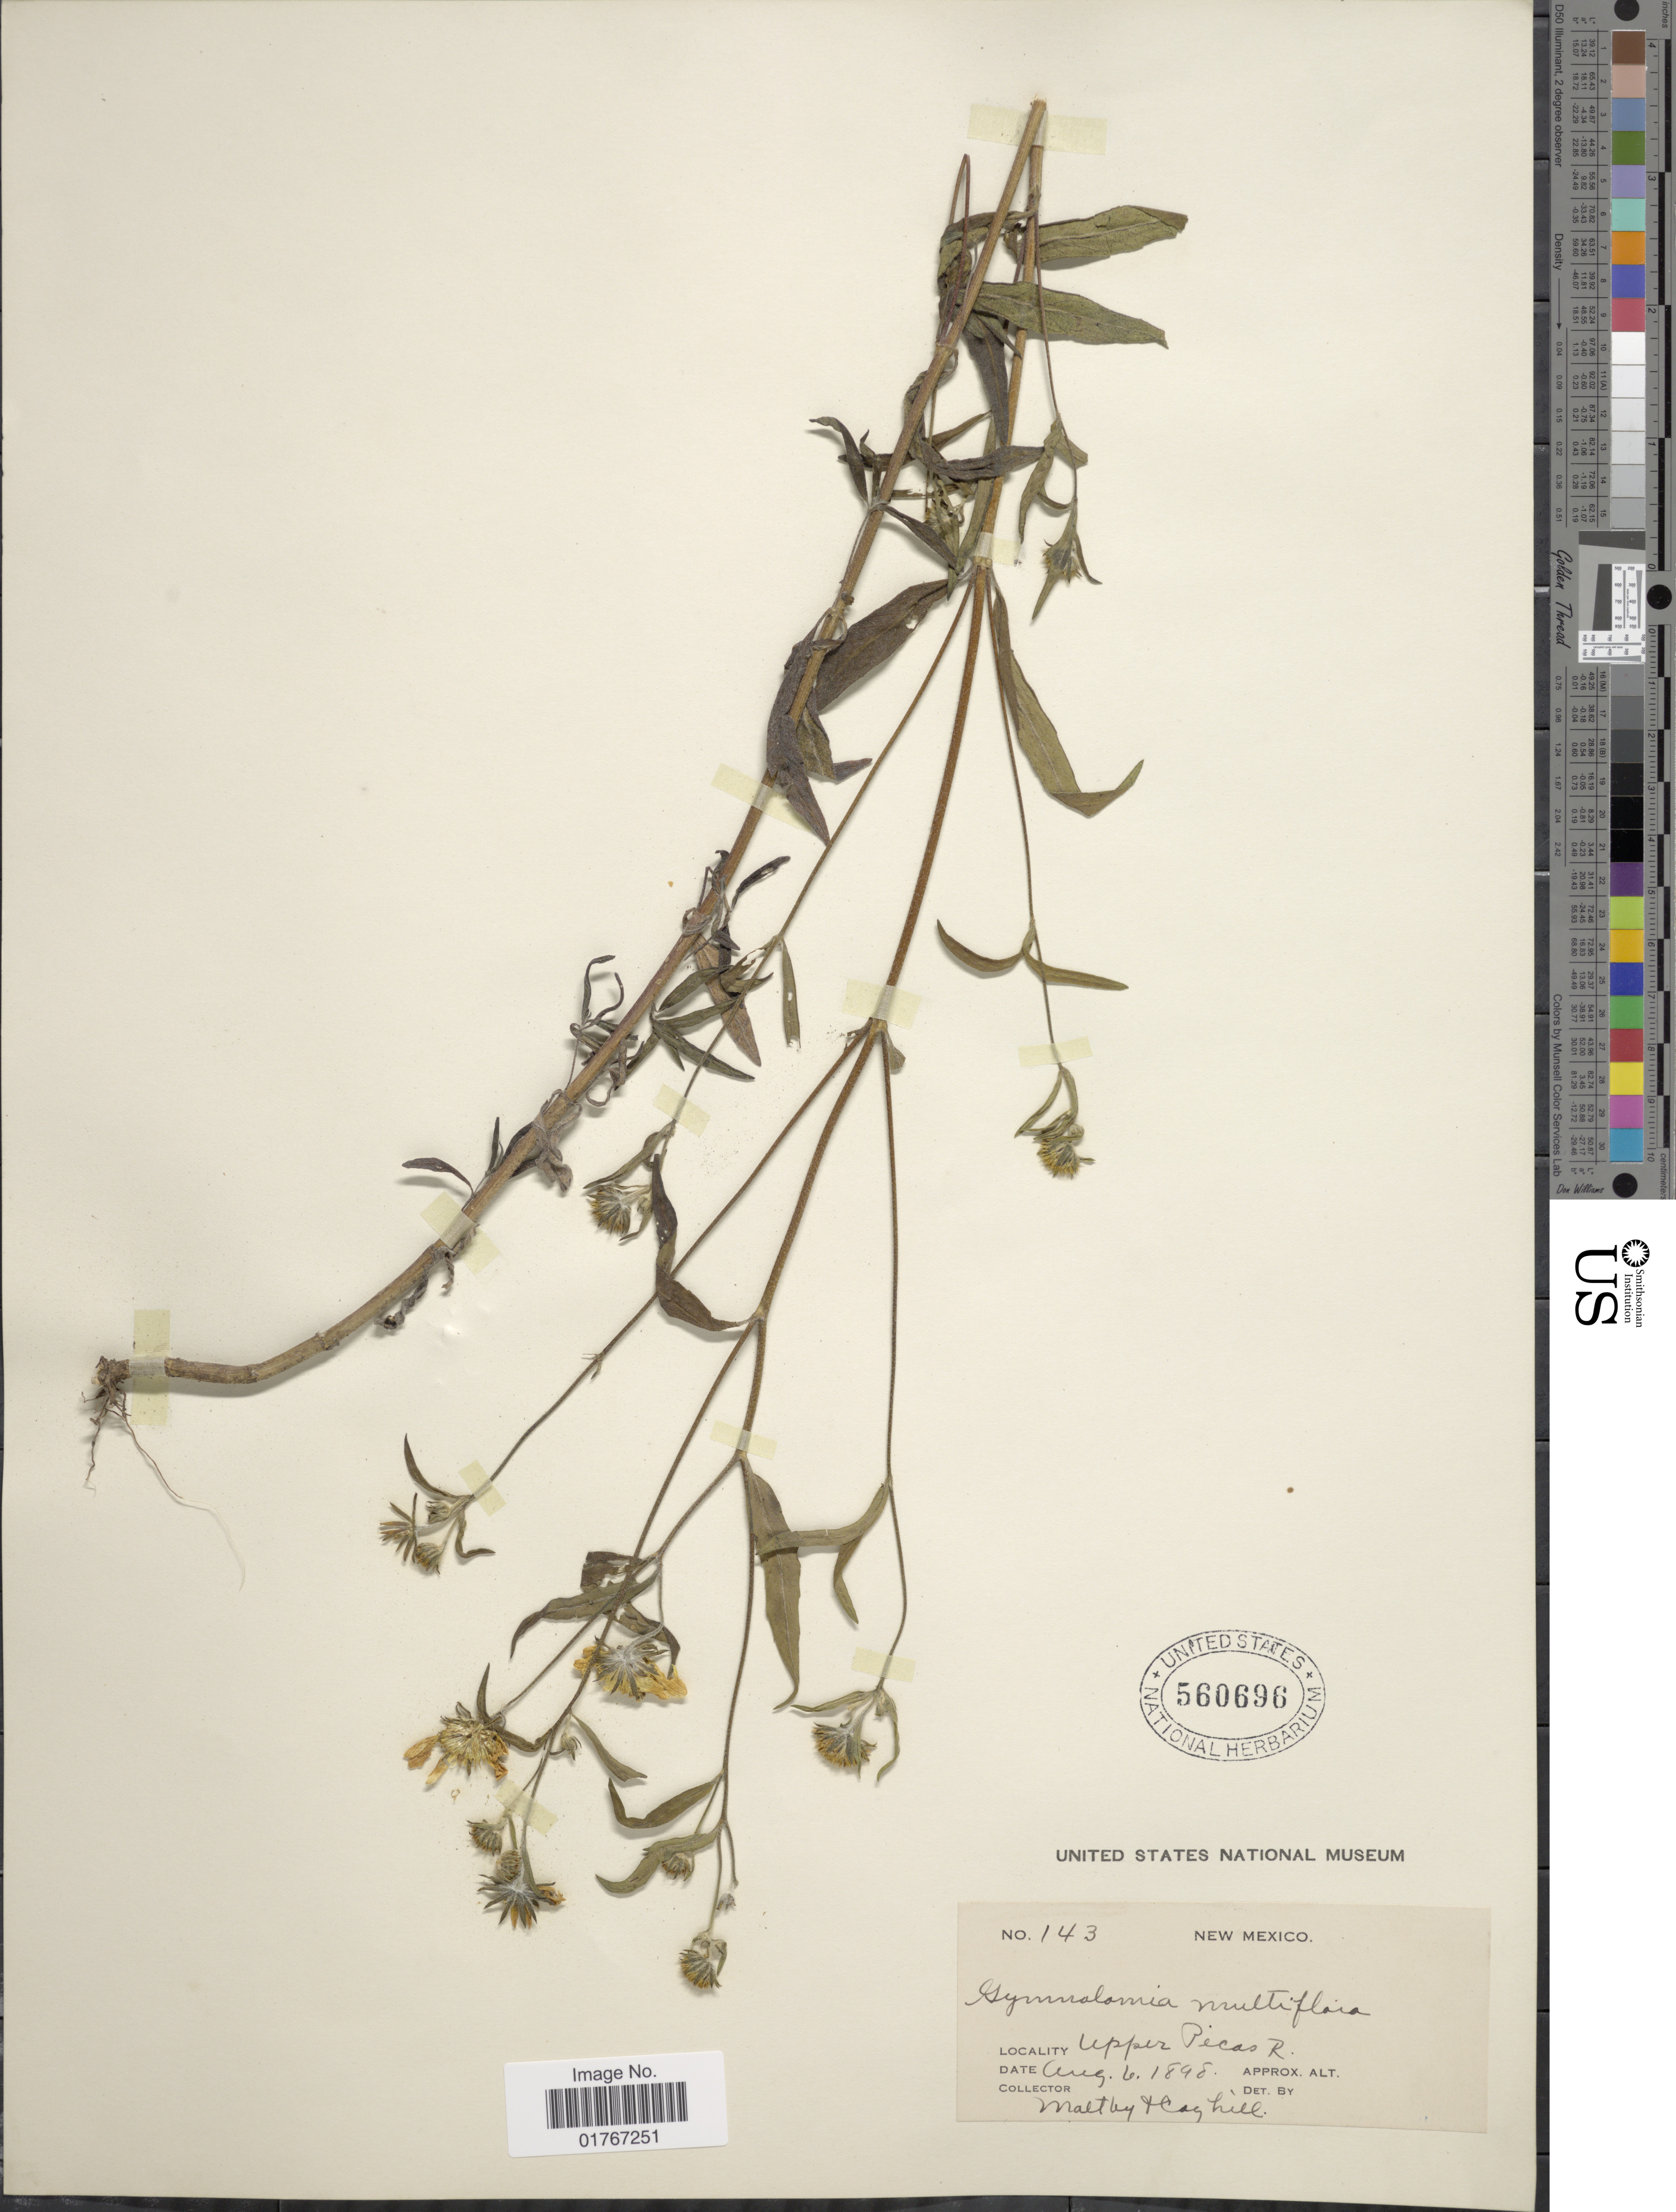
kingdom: Plantae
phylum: Tracheophyta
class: Magnoliopsida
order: Asterales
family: Asteraceae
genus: Heliomeris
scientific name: Heliomeris multiflora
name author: Nutt.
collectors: Maltby & Cayhill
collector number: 143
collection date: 1898-08-06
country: United States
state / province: New Mexico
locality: Upper Picas R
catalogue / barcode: US 560696